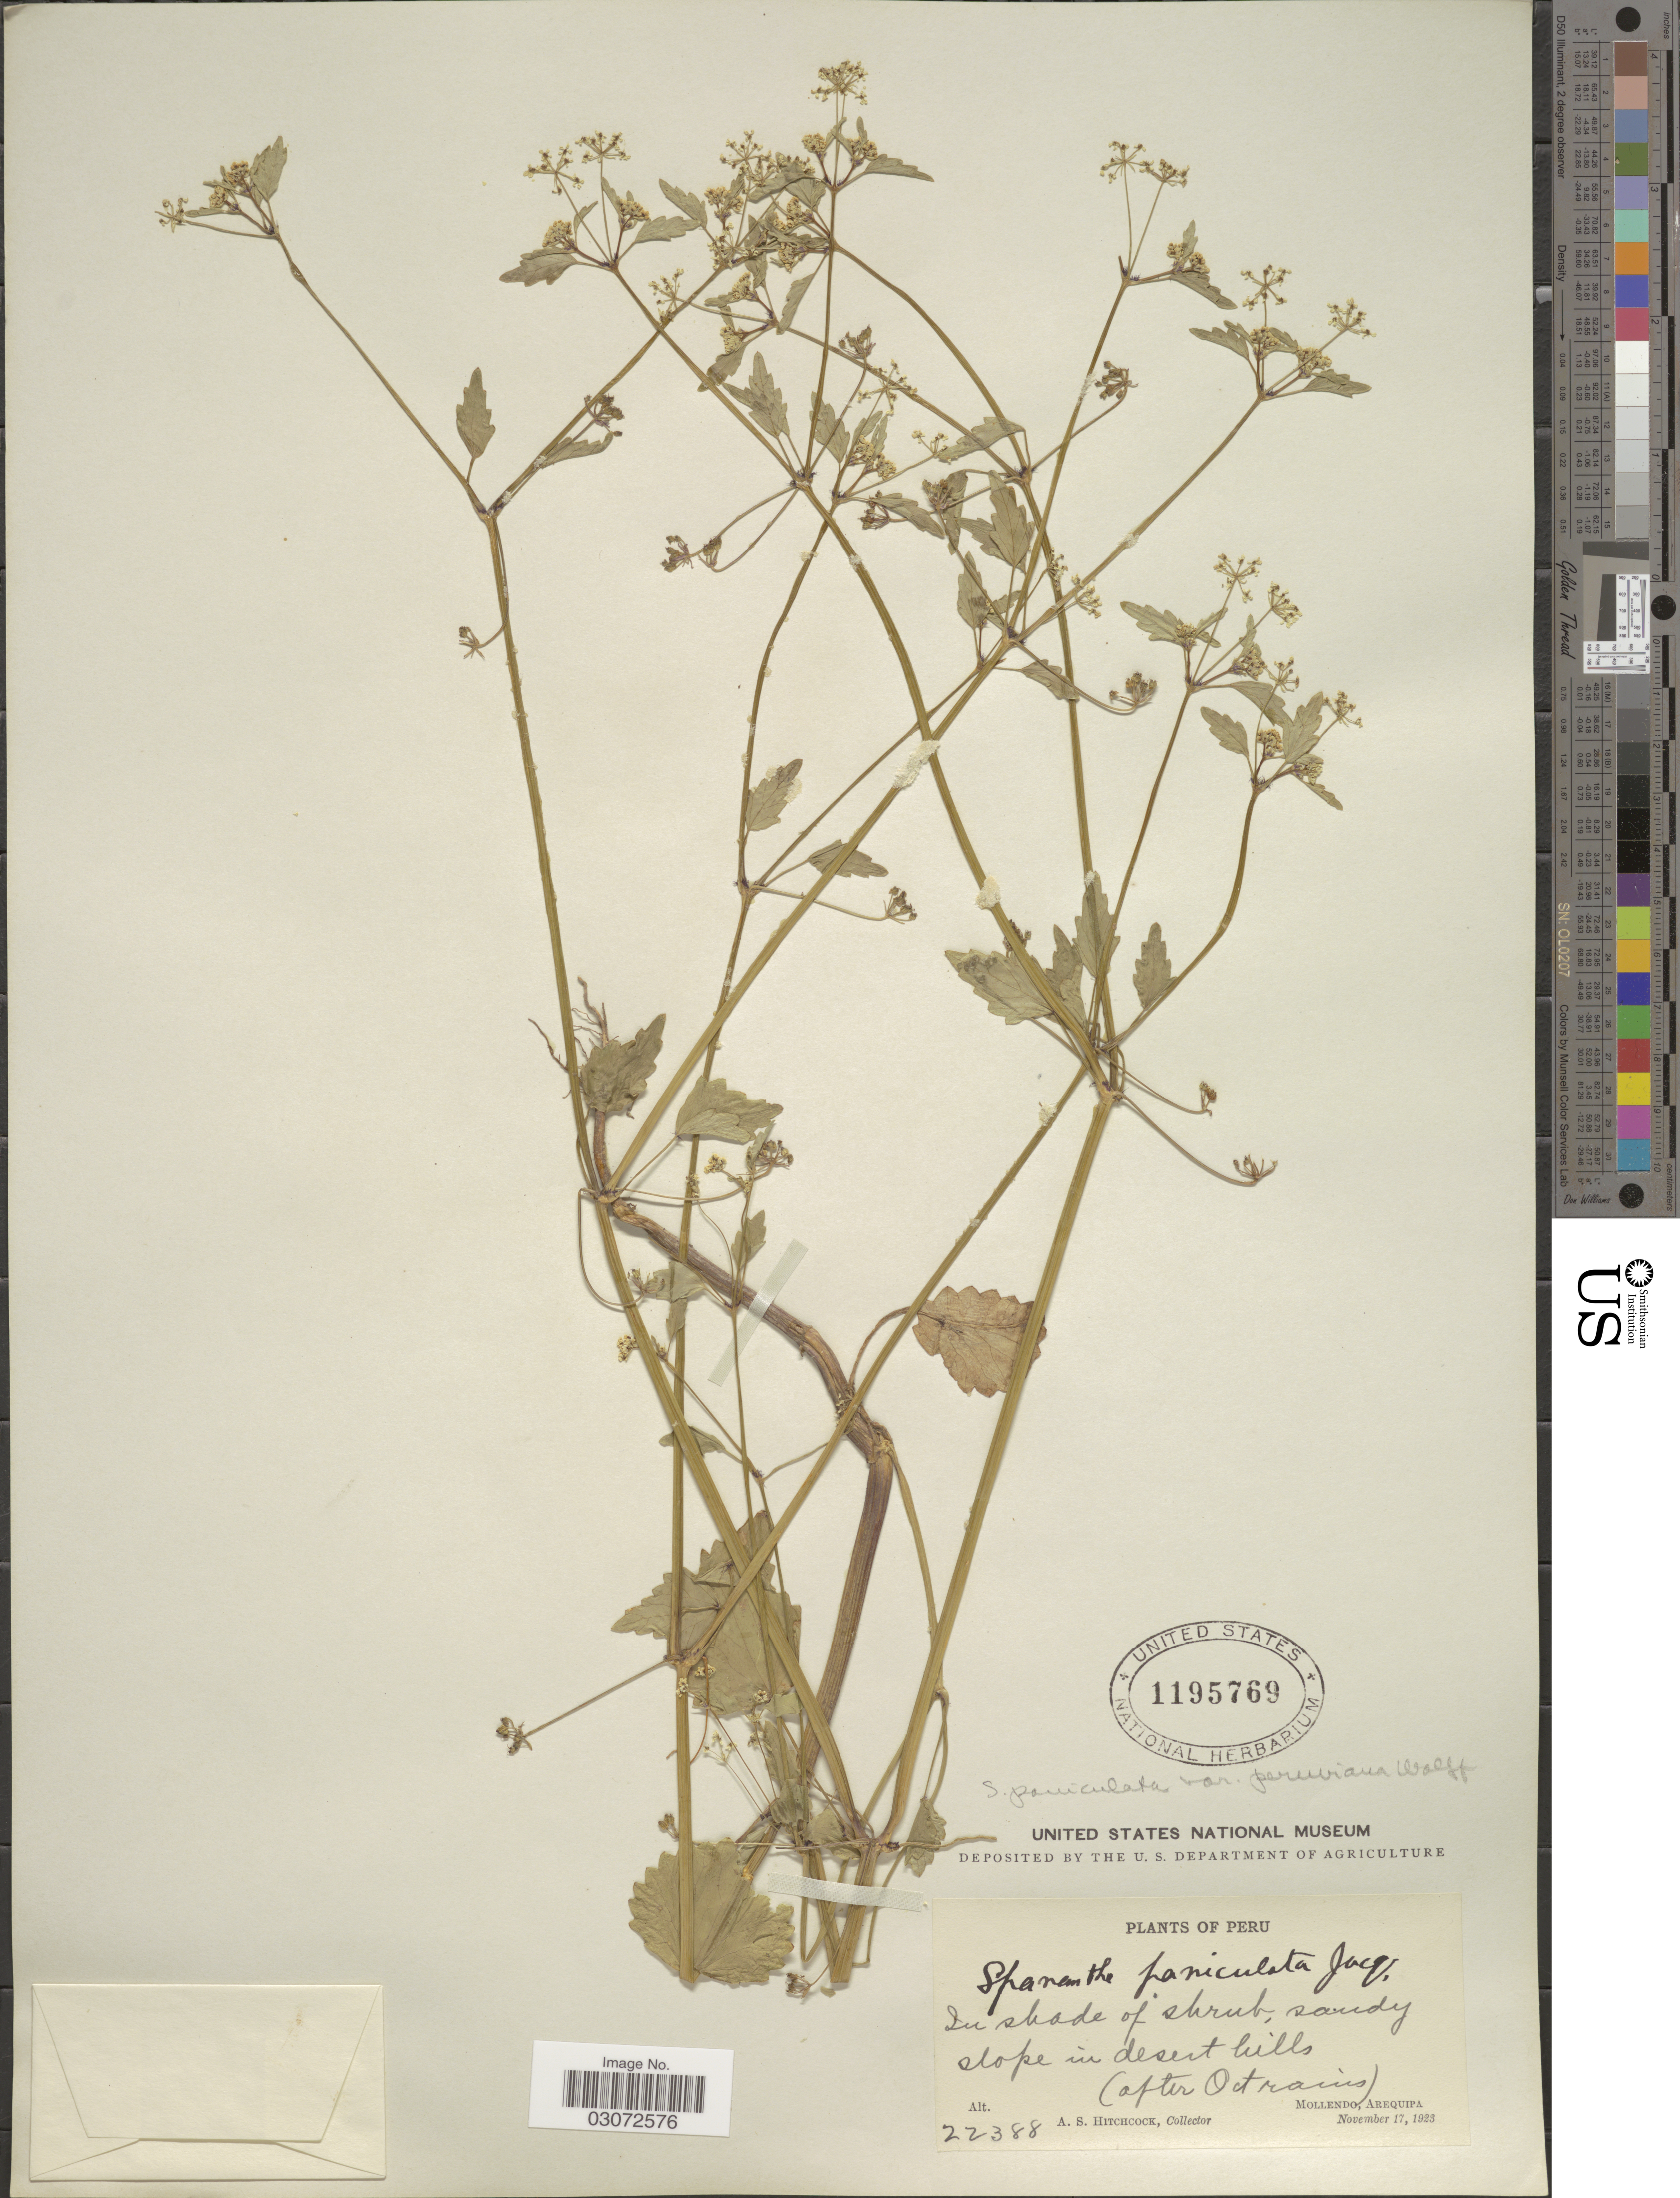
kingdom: Plantae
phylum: Tracheophyta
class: Magnoliopsida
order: Apiales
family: Apiaceae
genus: Spananthe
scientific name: Spananthe paniculata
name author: Jacq.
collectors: A. S. Hitchcock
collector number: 22388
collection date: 1923-11-17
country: Peru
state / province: Arequipa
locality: Mollendo.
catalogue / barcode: US 1195769